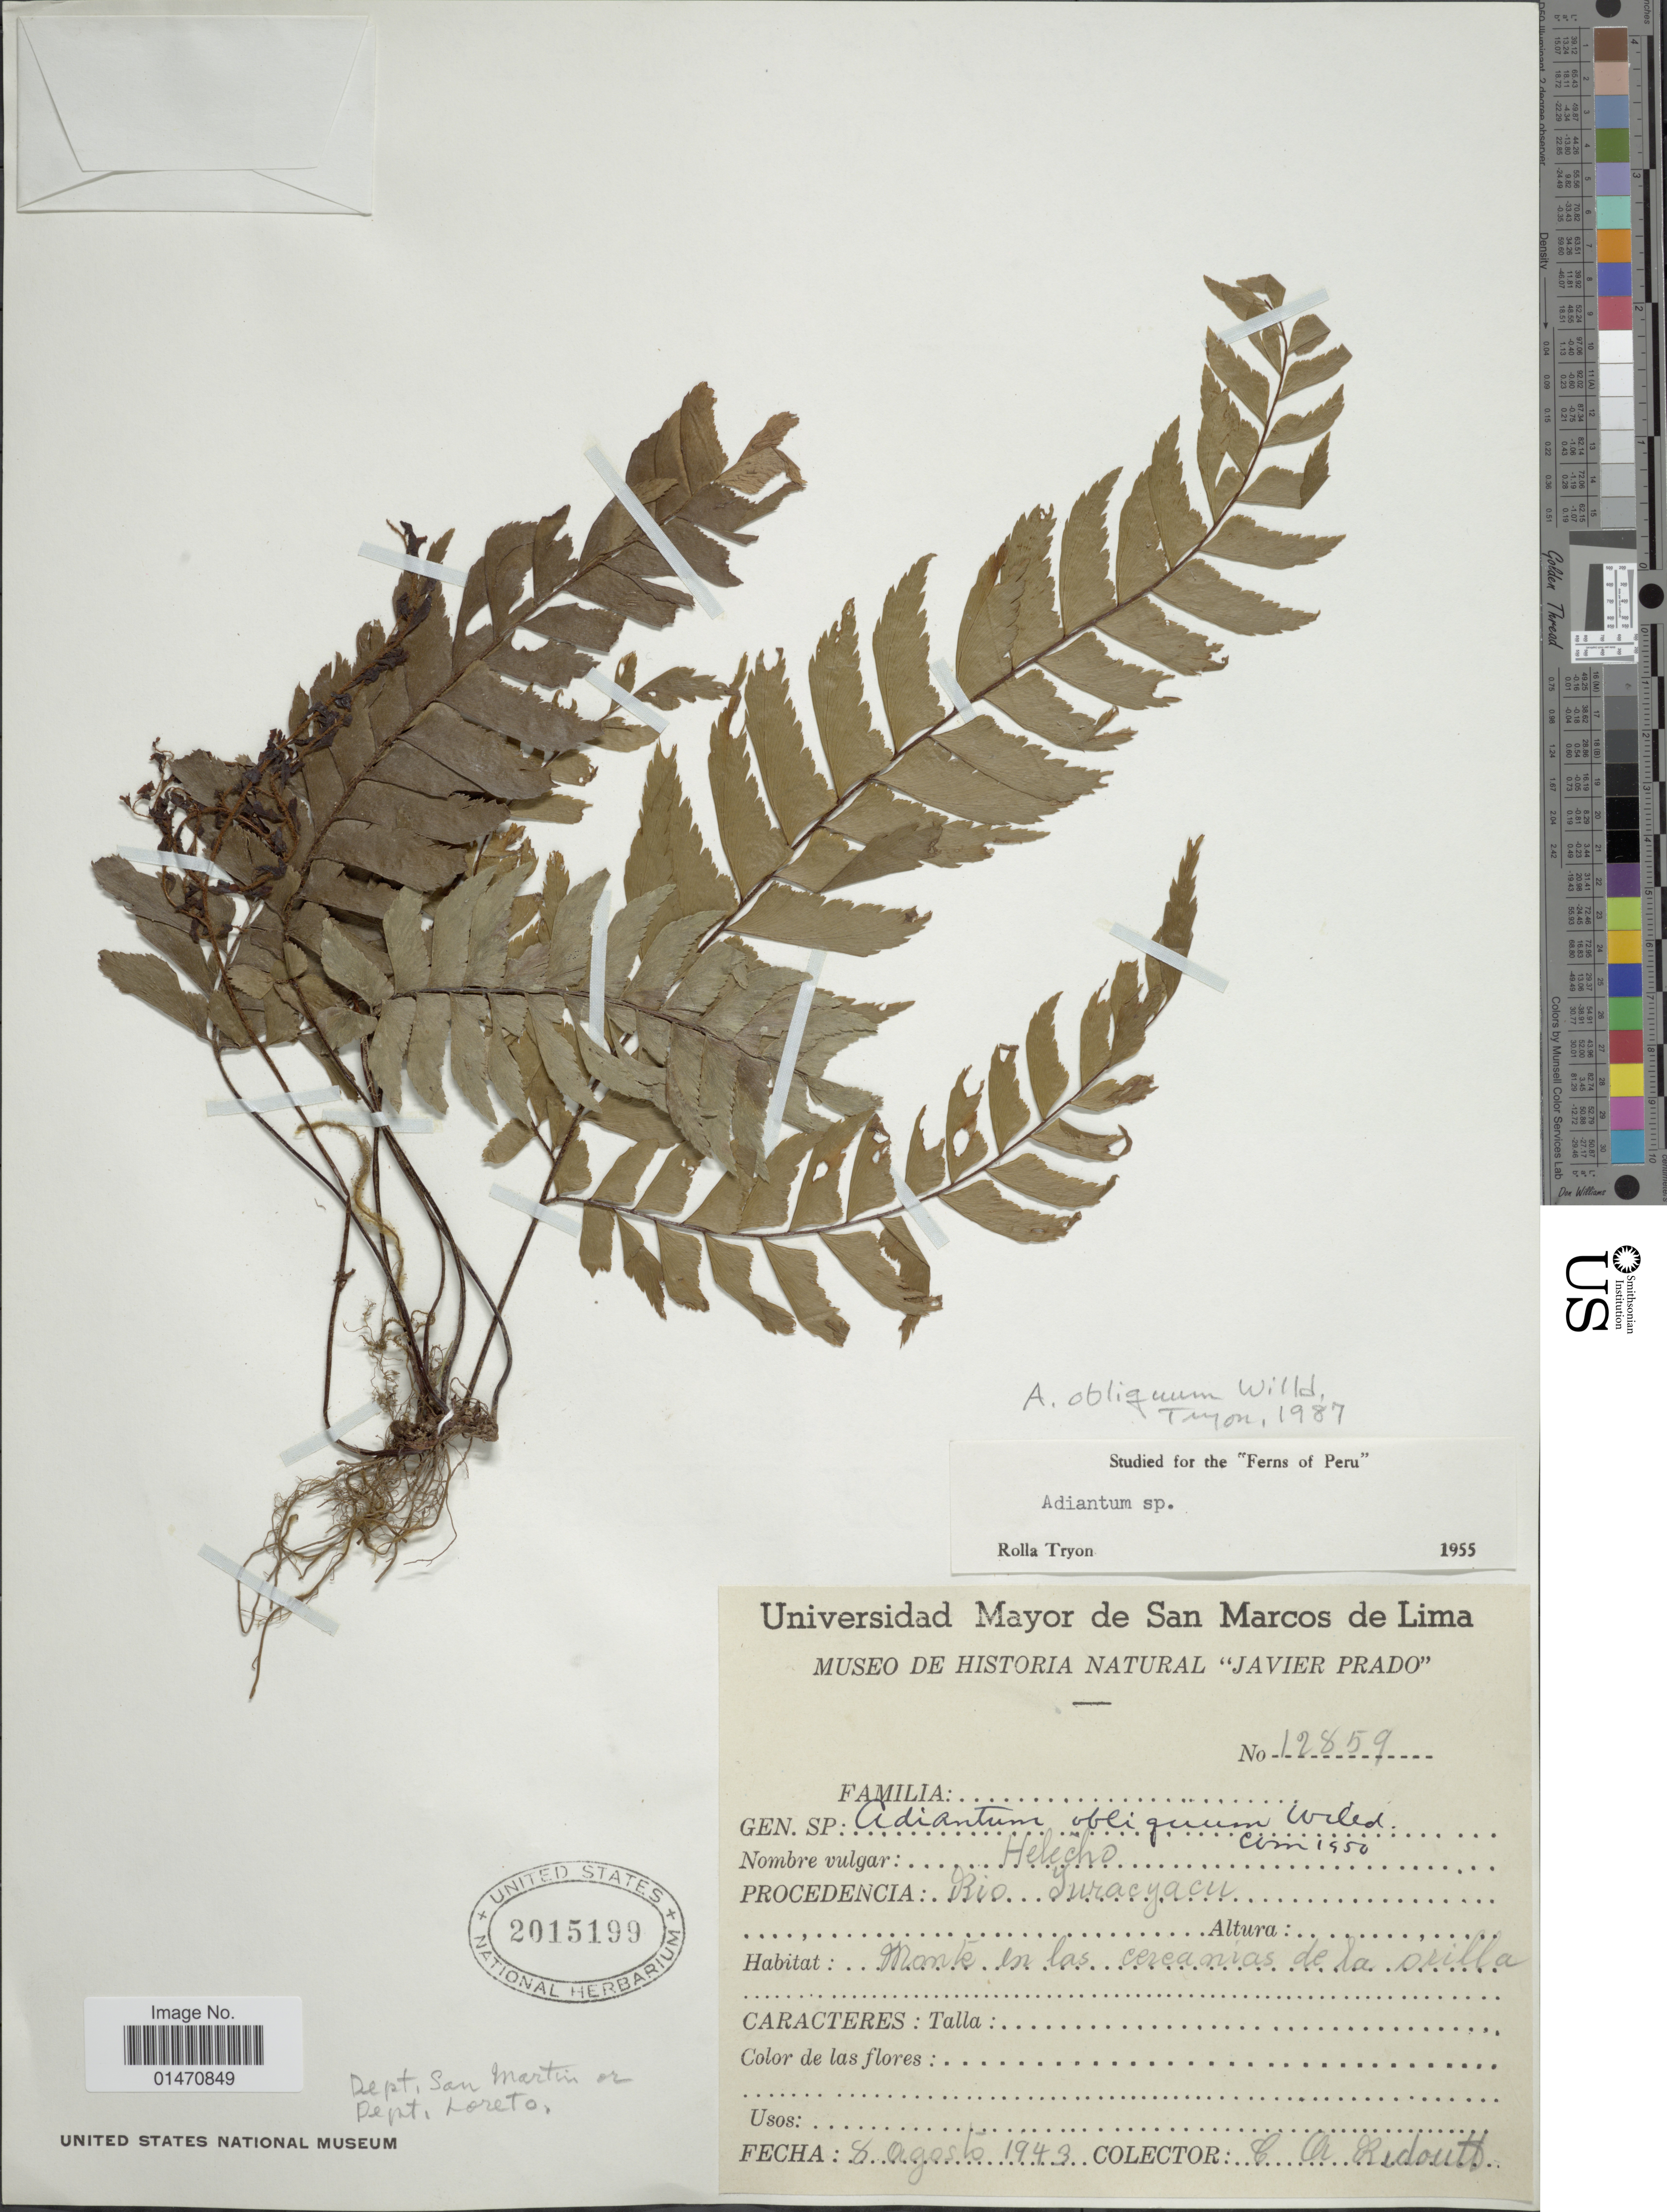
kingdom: Plantae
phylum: Tracheophyta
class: Polypodiopsida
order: Polypodiales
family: Pteridaceae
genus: Adiantum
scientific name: Adiantum obliquum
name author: Willd.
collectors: C. Ridoutt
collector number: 12859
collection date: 1943-08-08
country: Ecuador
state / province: Pichincha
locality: Procedencia, Rio Yuracyacu, monte en las cereanias de la orilla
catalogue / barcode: US 2015199